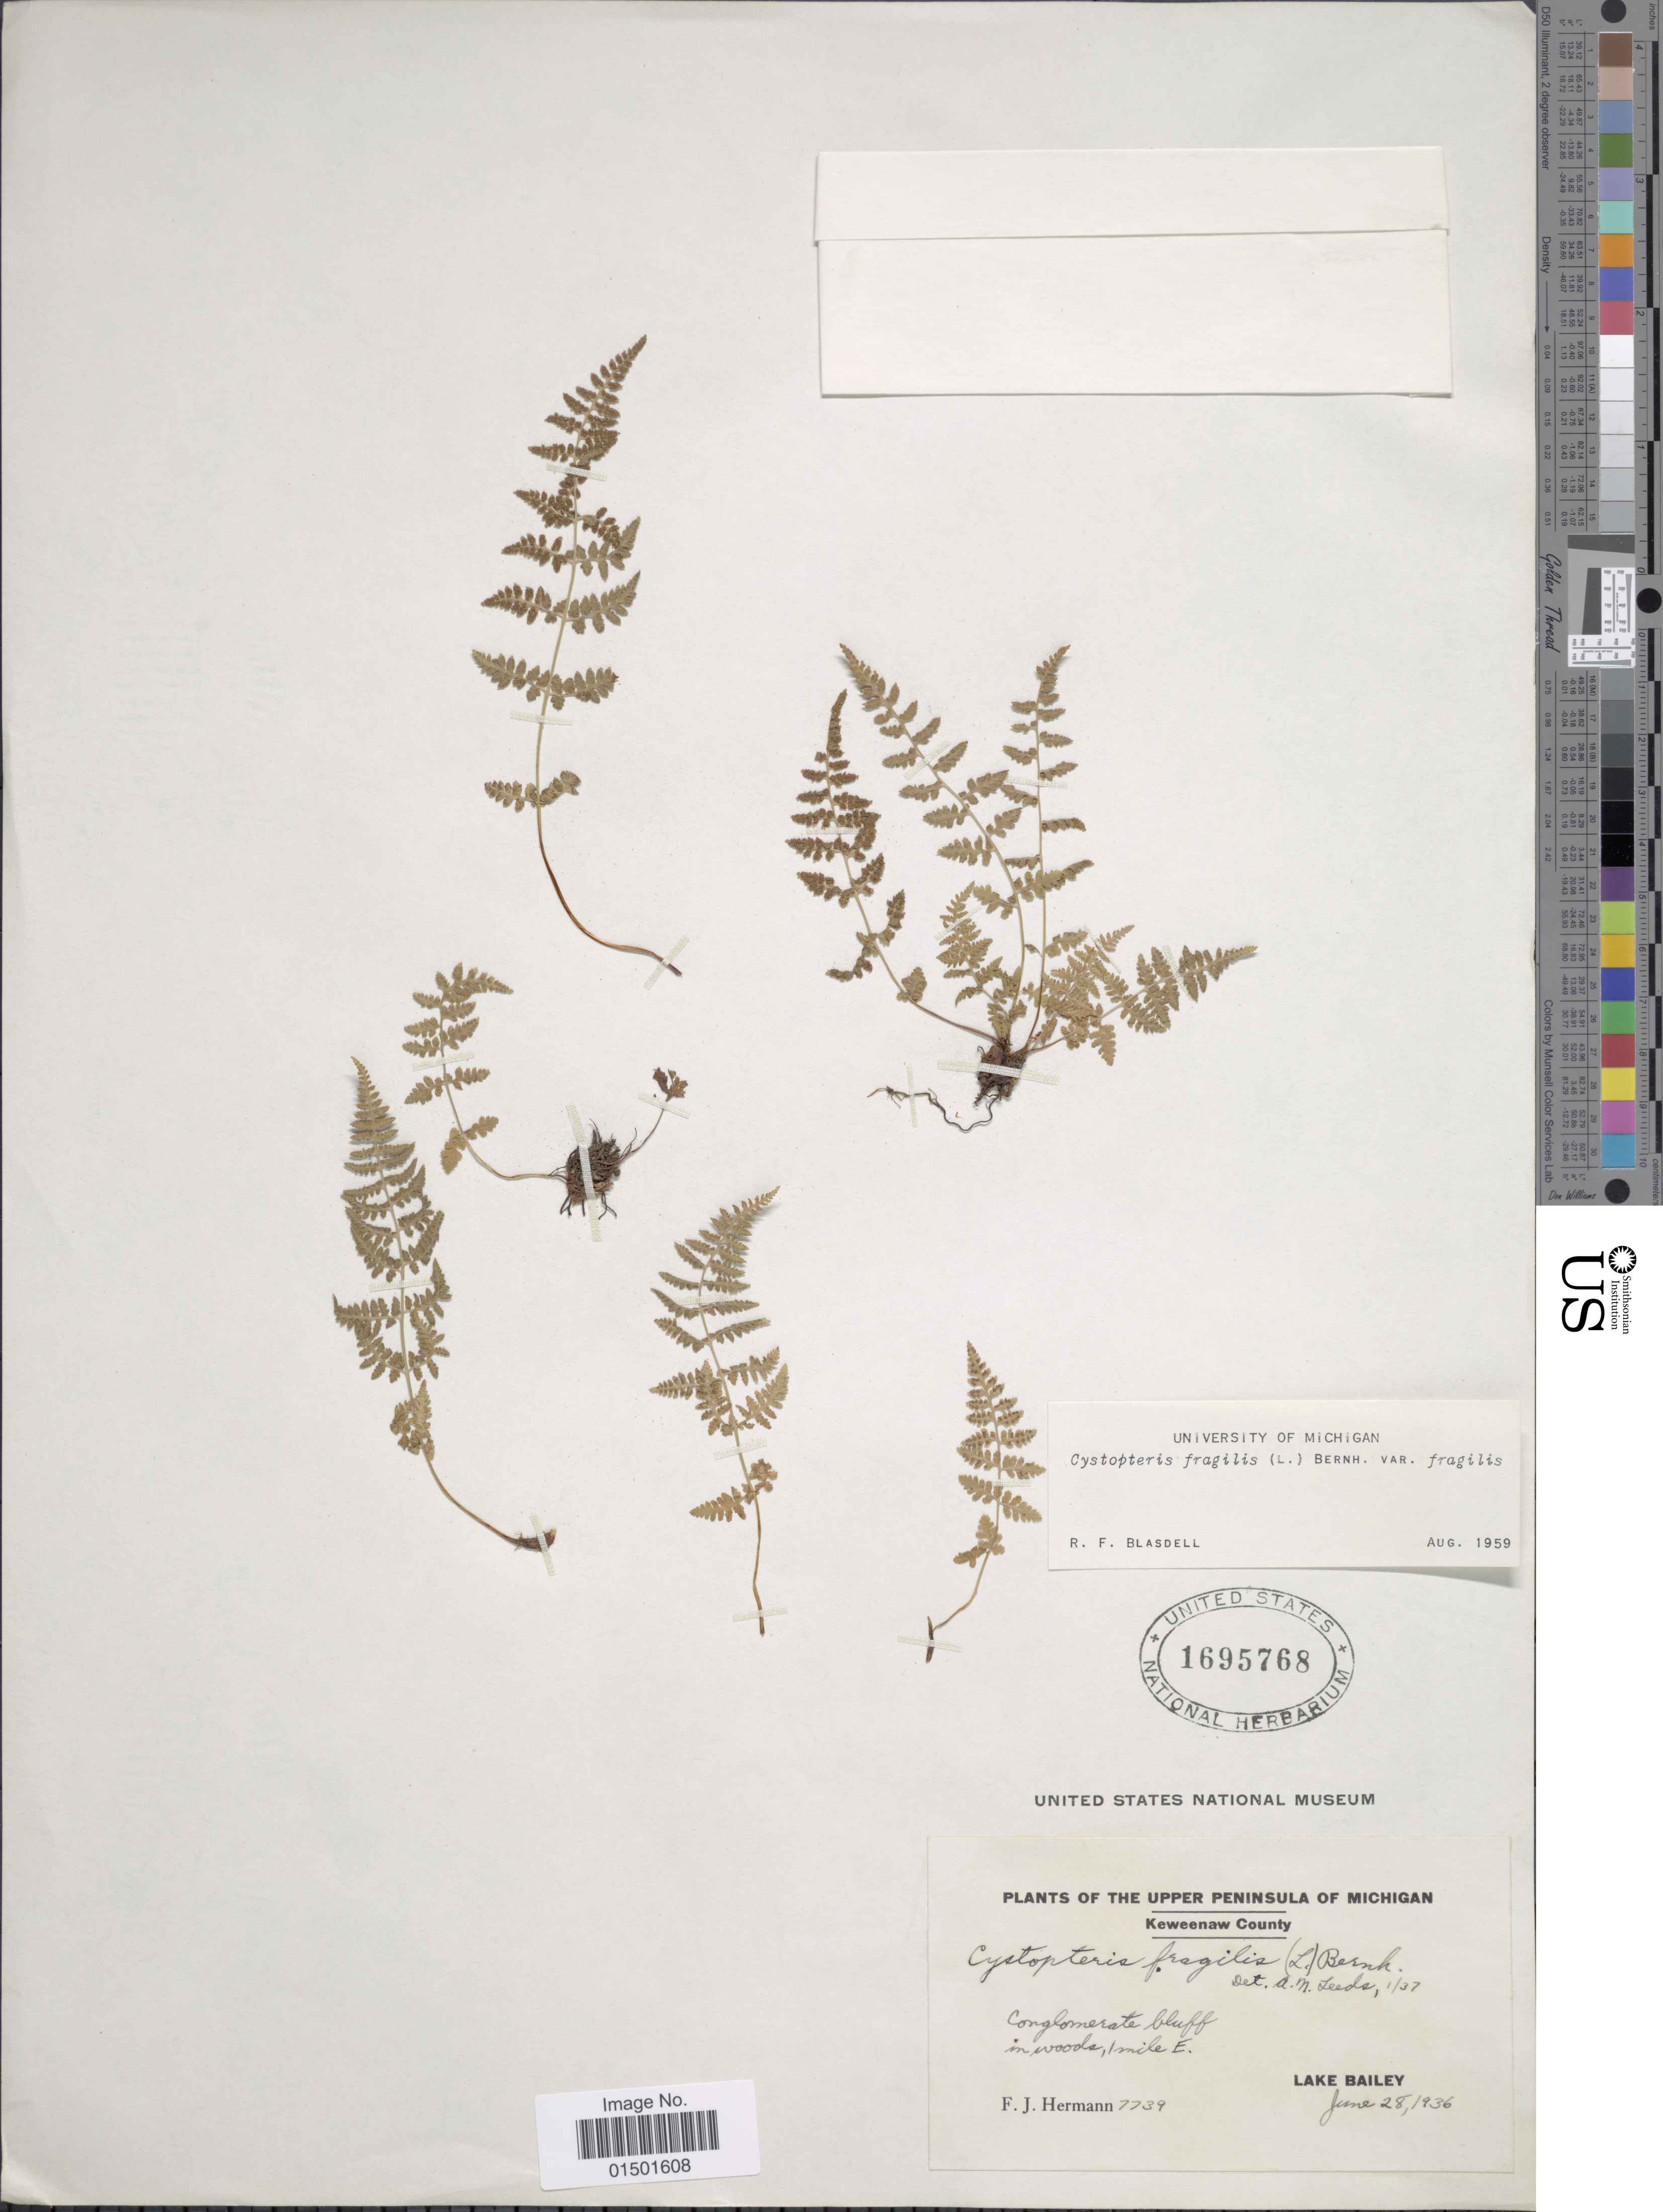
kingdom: Plantae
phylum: Tracheophyta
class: Polypodiopsida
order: Polypodiales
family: Cystopteridaceae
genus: Cystopteris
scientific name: Cystopteris fragilis var. fragilis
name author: (L.) Bernh.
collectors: F. J. Hermann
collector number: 7739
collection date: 1936-06-28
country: United States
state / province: Michigan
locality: Upper Peninsula of Michigan. Keweenaw County. Conglomerate bluff in woods, 1 mile E. Lake Bailey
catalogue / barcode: US 1695768